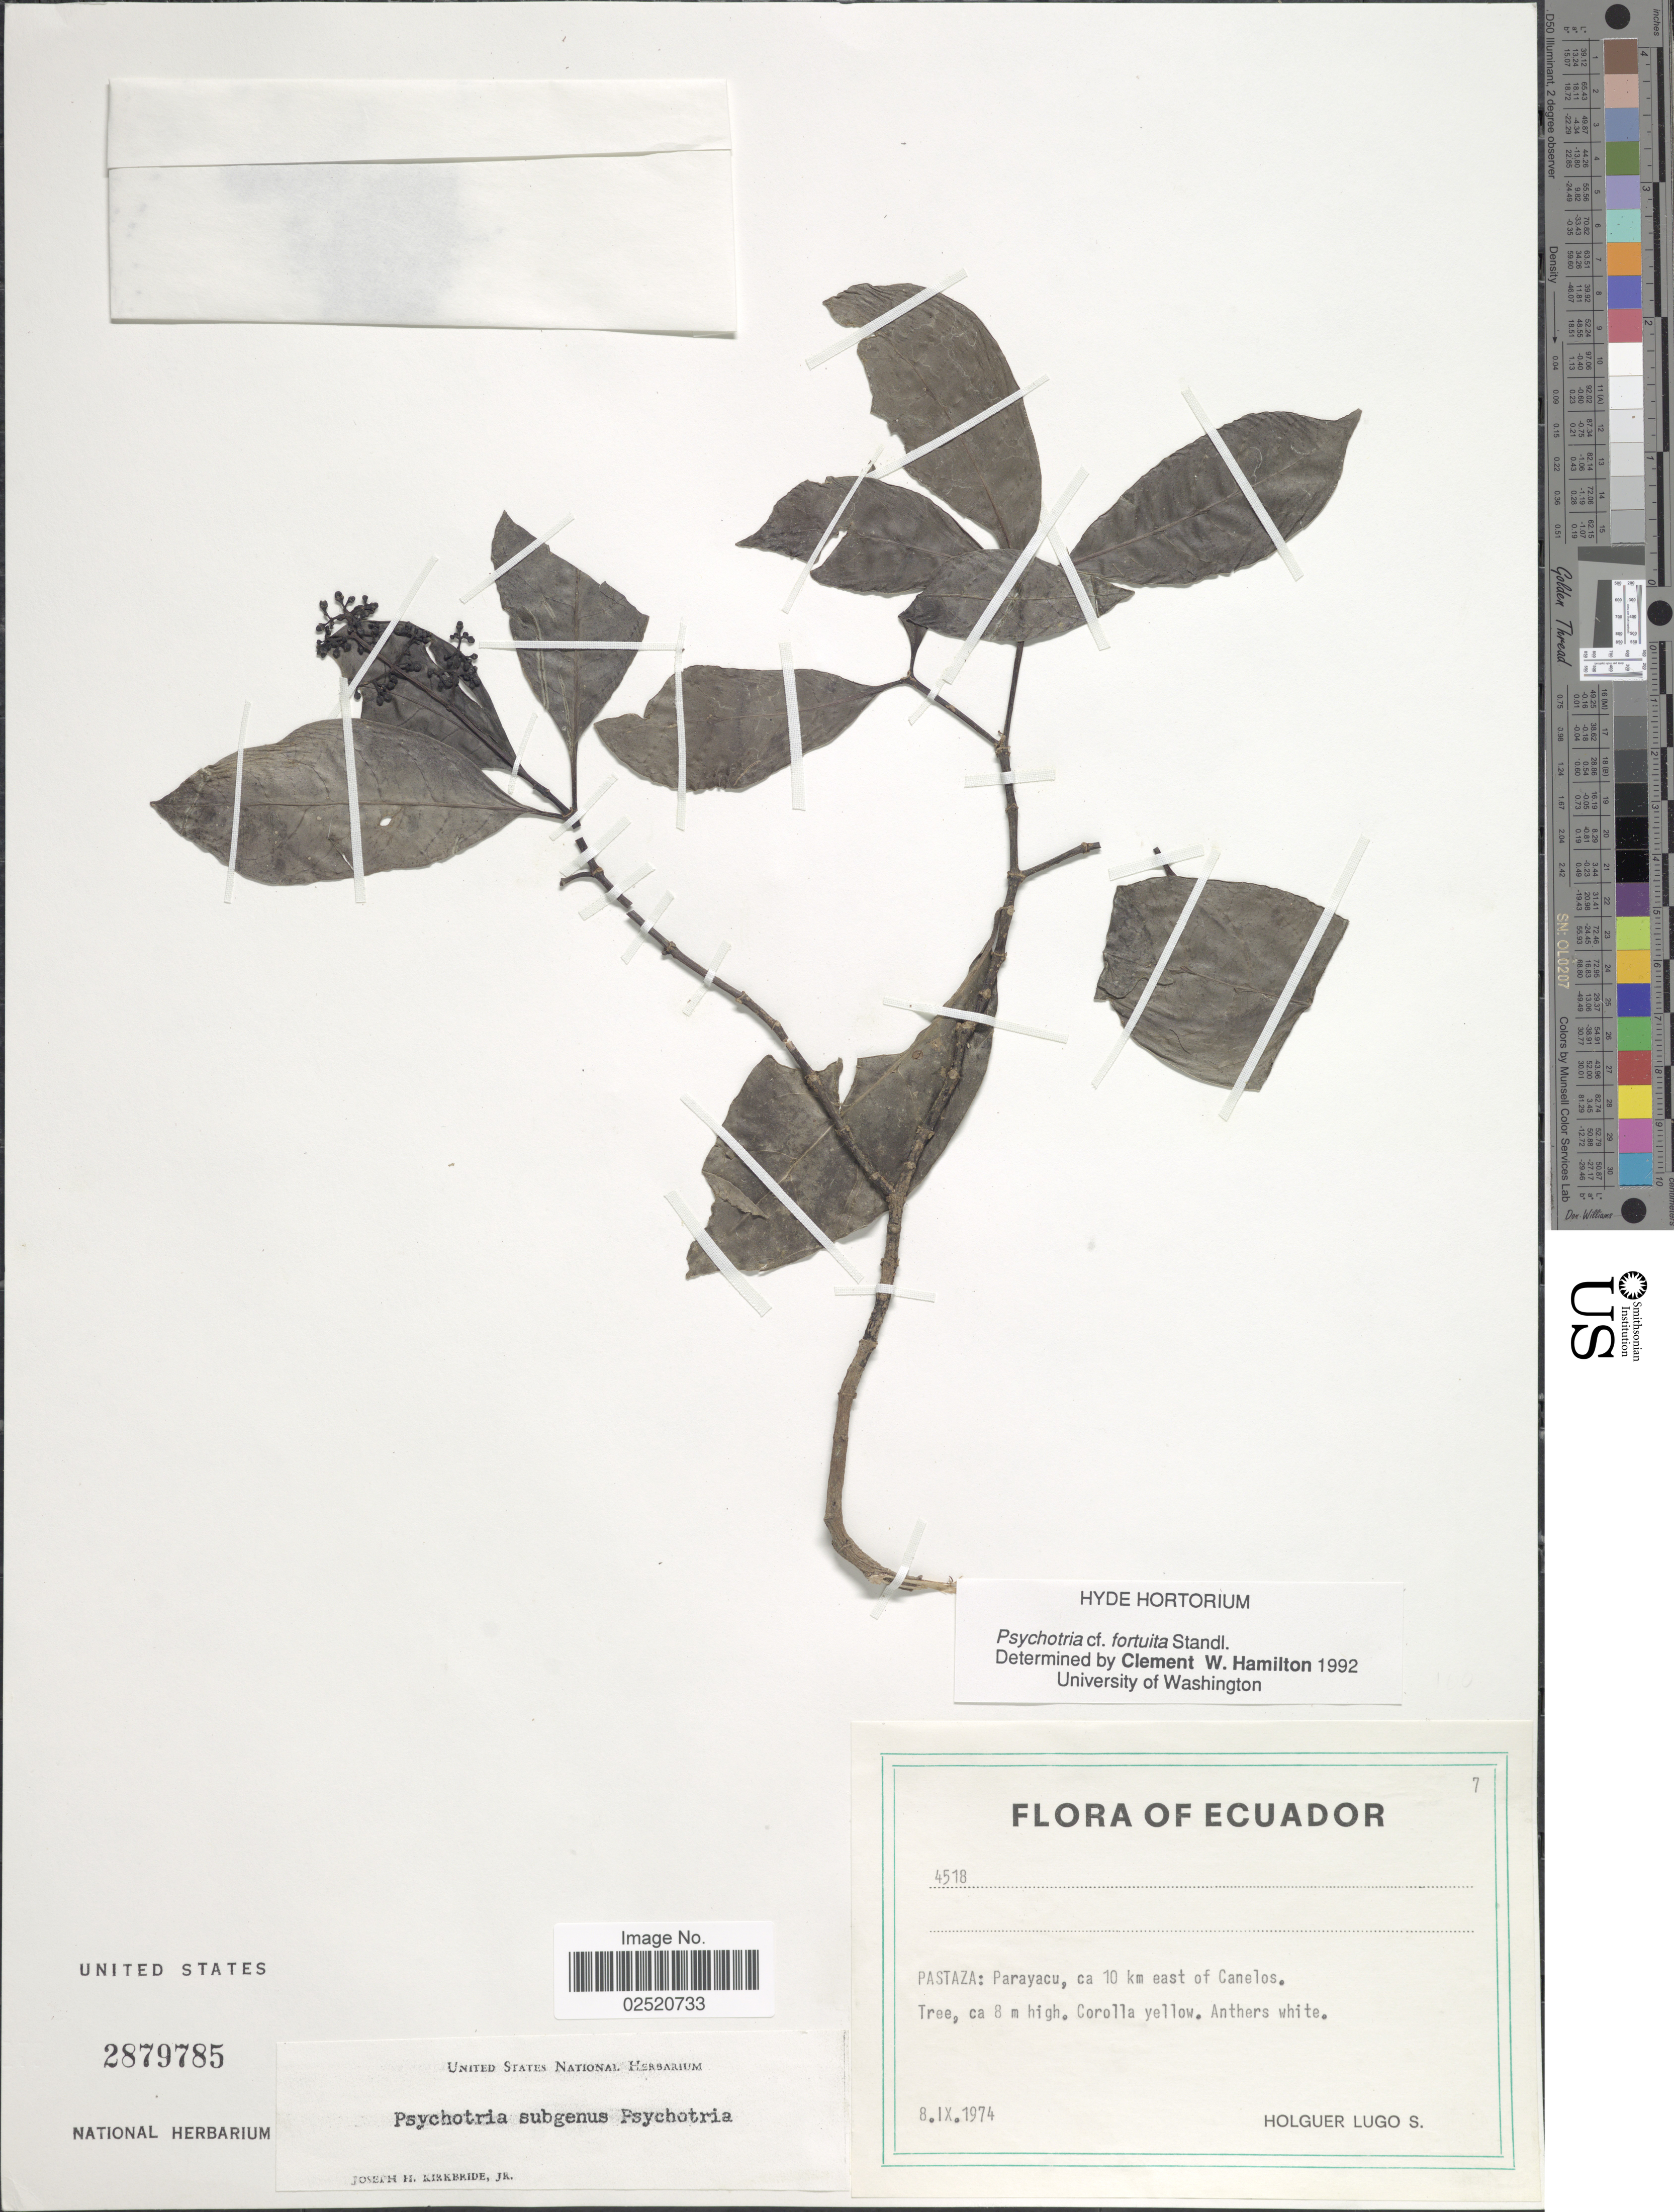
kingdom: Plantae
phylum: Tracheophyta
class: Magnoliopsida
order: Gentianales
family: Rubiaceae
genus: Psychotria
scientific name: Psychotria sp.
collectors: H. Lugo S.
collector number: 4518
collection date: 1974-09-08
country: Ecuador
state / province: Pastaza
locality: Parayacu, ca 10 km east of Canelos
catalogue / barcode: US 2879785